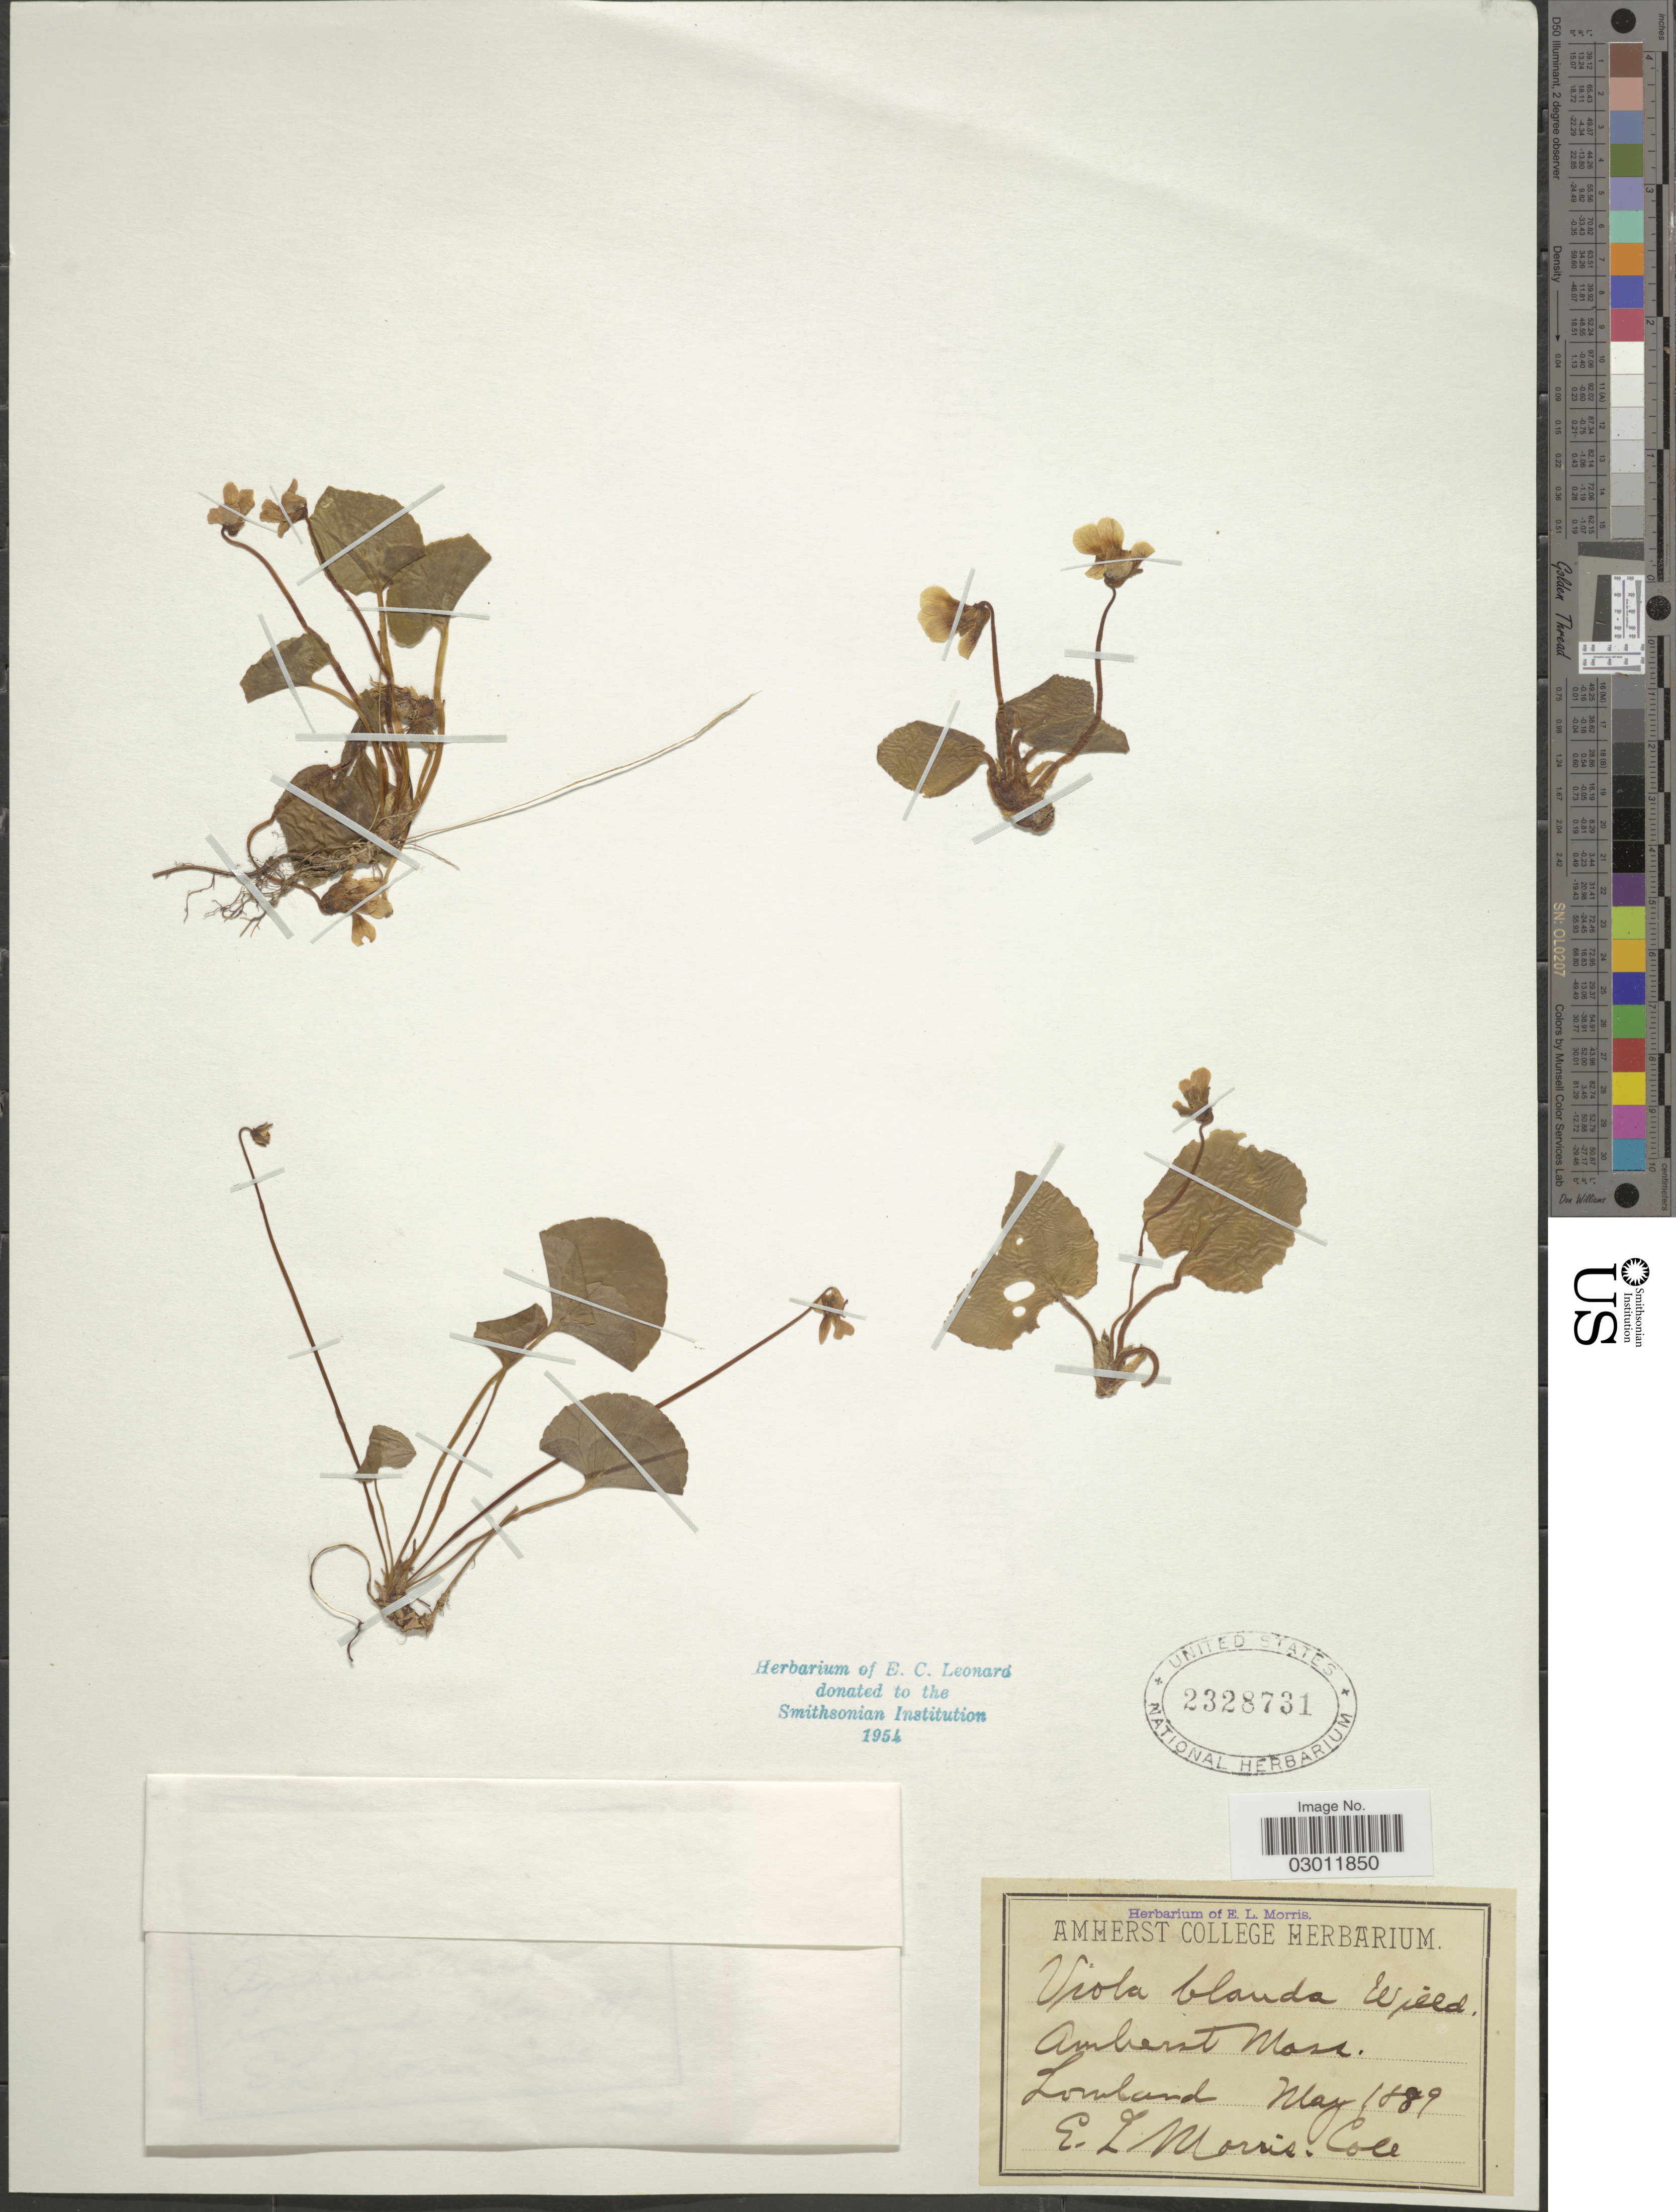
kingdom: Plantae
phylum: Tracheophyta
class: Magnoliopsida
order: Malpighiales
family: Violaceae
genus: Viola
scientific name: Viola blanda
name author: Willd.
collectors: E. Morris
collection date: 1889-05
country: United States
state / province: Massachusetts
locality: Amherst Mass.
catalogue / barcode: US 2328731